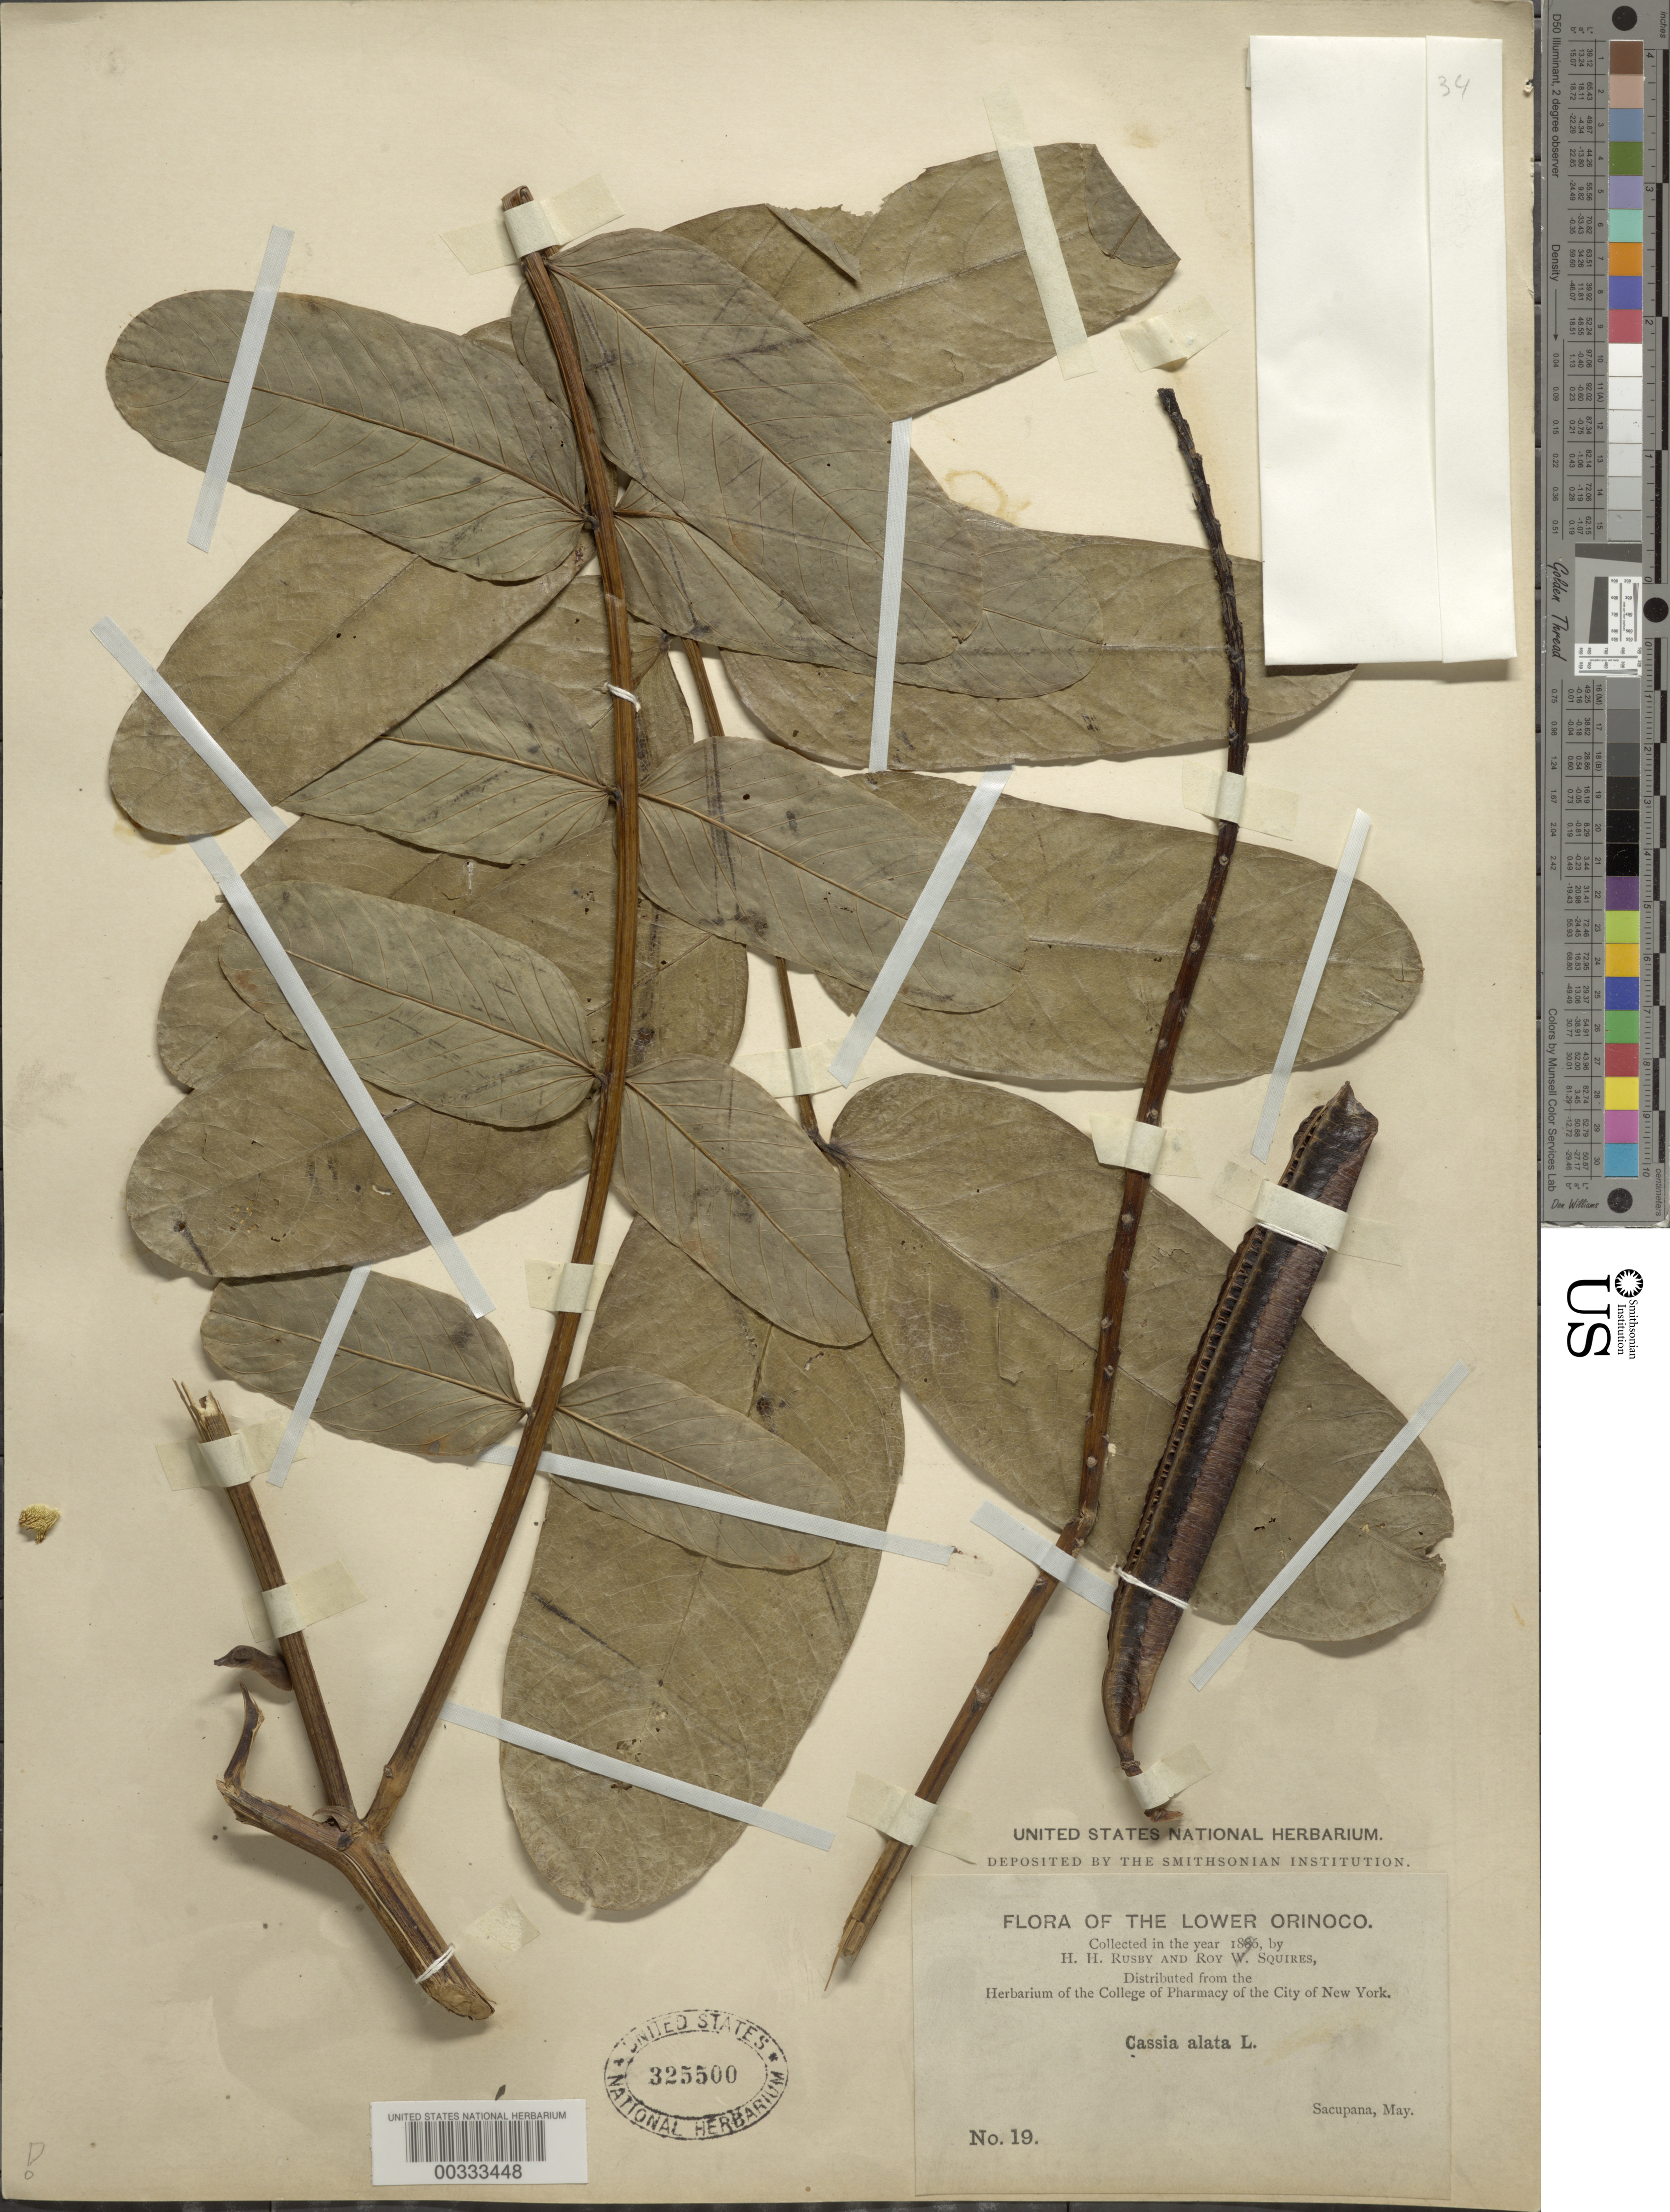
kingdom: Plantae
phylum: Tracheophyta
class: Magnoliopsida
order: Fabales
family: Fabaceae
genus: Senna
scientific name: Senna alata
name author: (L.) Roxb.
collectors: H. H. Rusby & R. Squires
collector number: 19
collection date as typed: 1896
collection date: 1896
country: Venezuela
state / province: Delta Amacuro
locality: Lower Orinoco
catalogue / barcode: US 325500